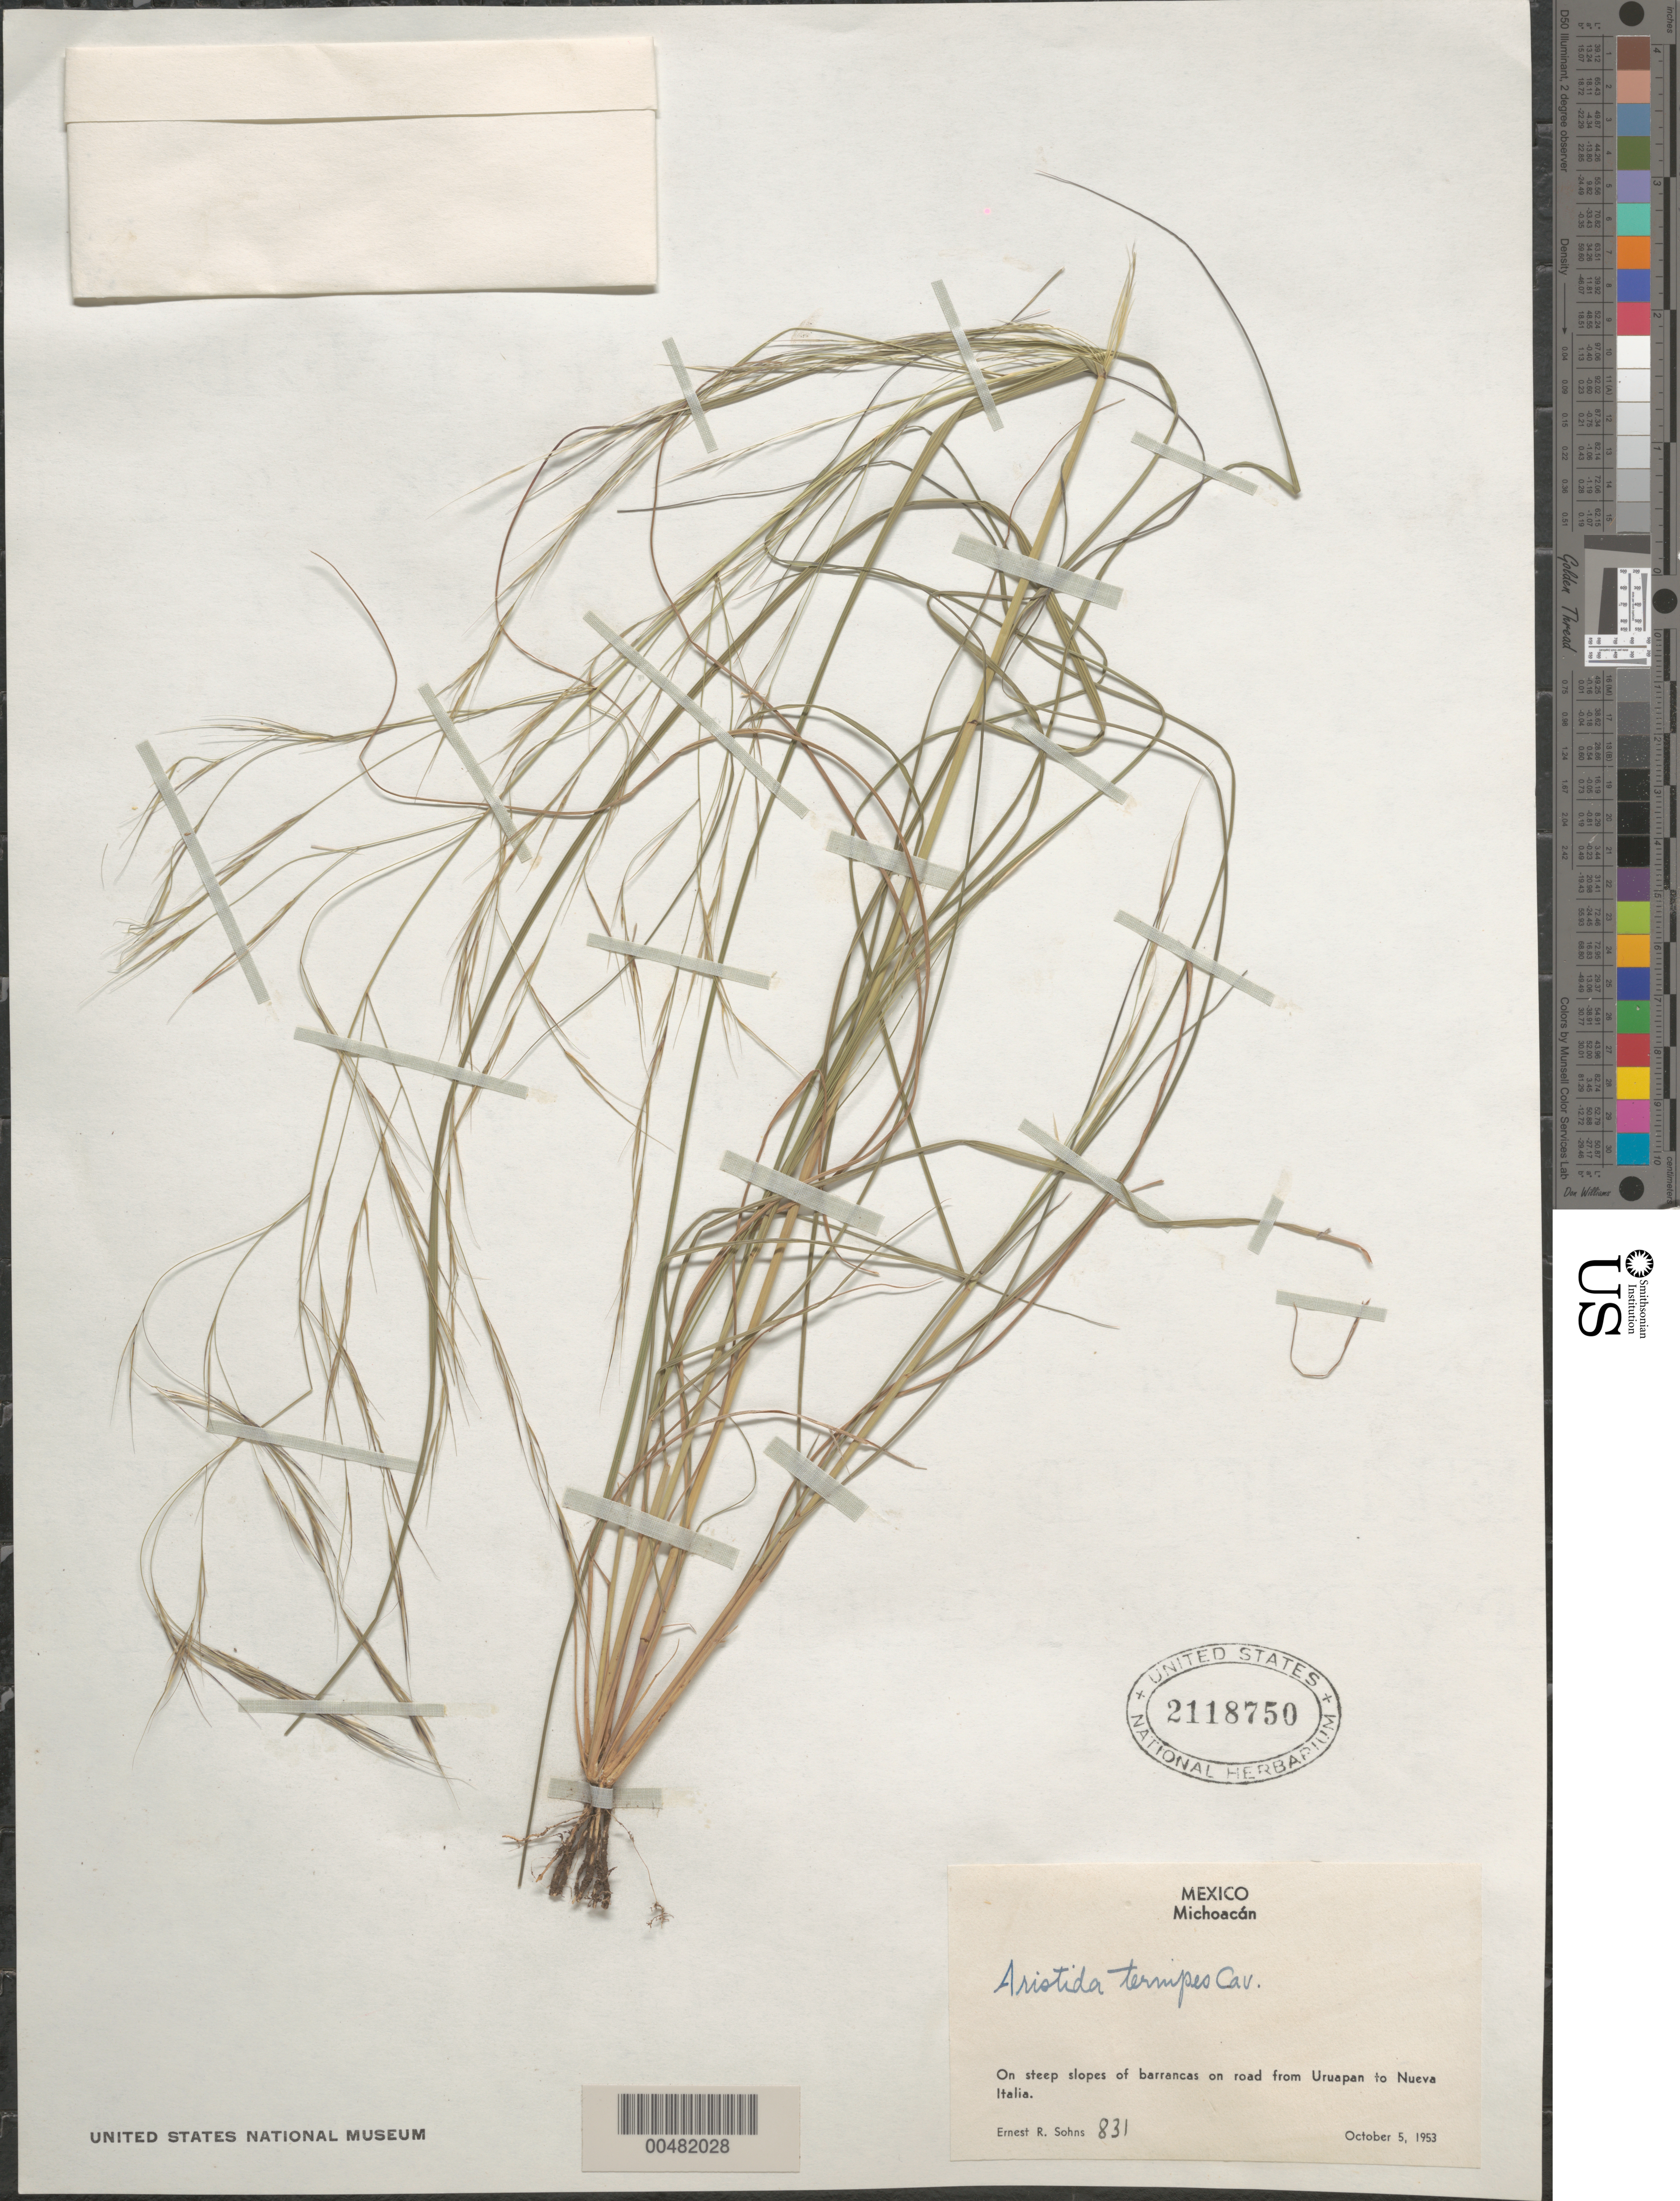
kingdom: Plantae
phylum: Tracheophyta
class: Liliopsida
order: Poales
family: Poaceae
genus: Aristida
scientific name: Aristida ternipes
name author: Cav.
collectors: E. R. Sohns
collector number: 831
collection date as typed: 5 Oct 1953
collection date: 1953-10-05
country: Mexico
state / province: Michoacán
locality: On road from Uruapan to Nueva Italia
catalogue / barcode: US 2118750